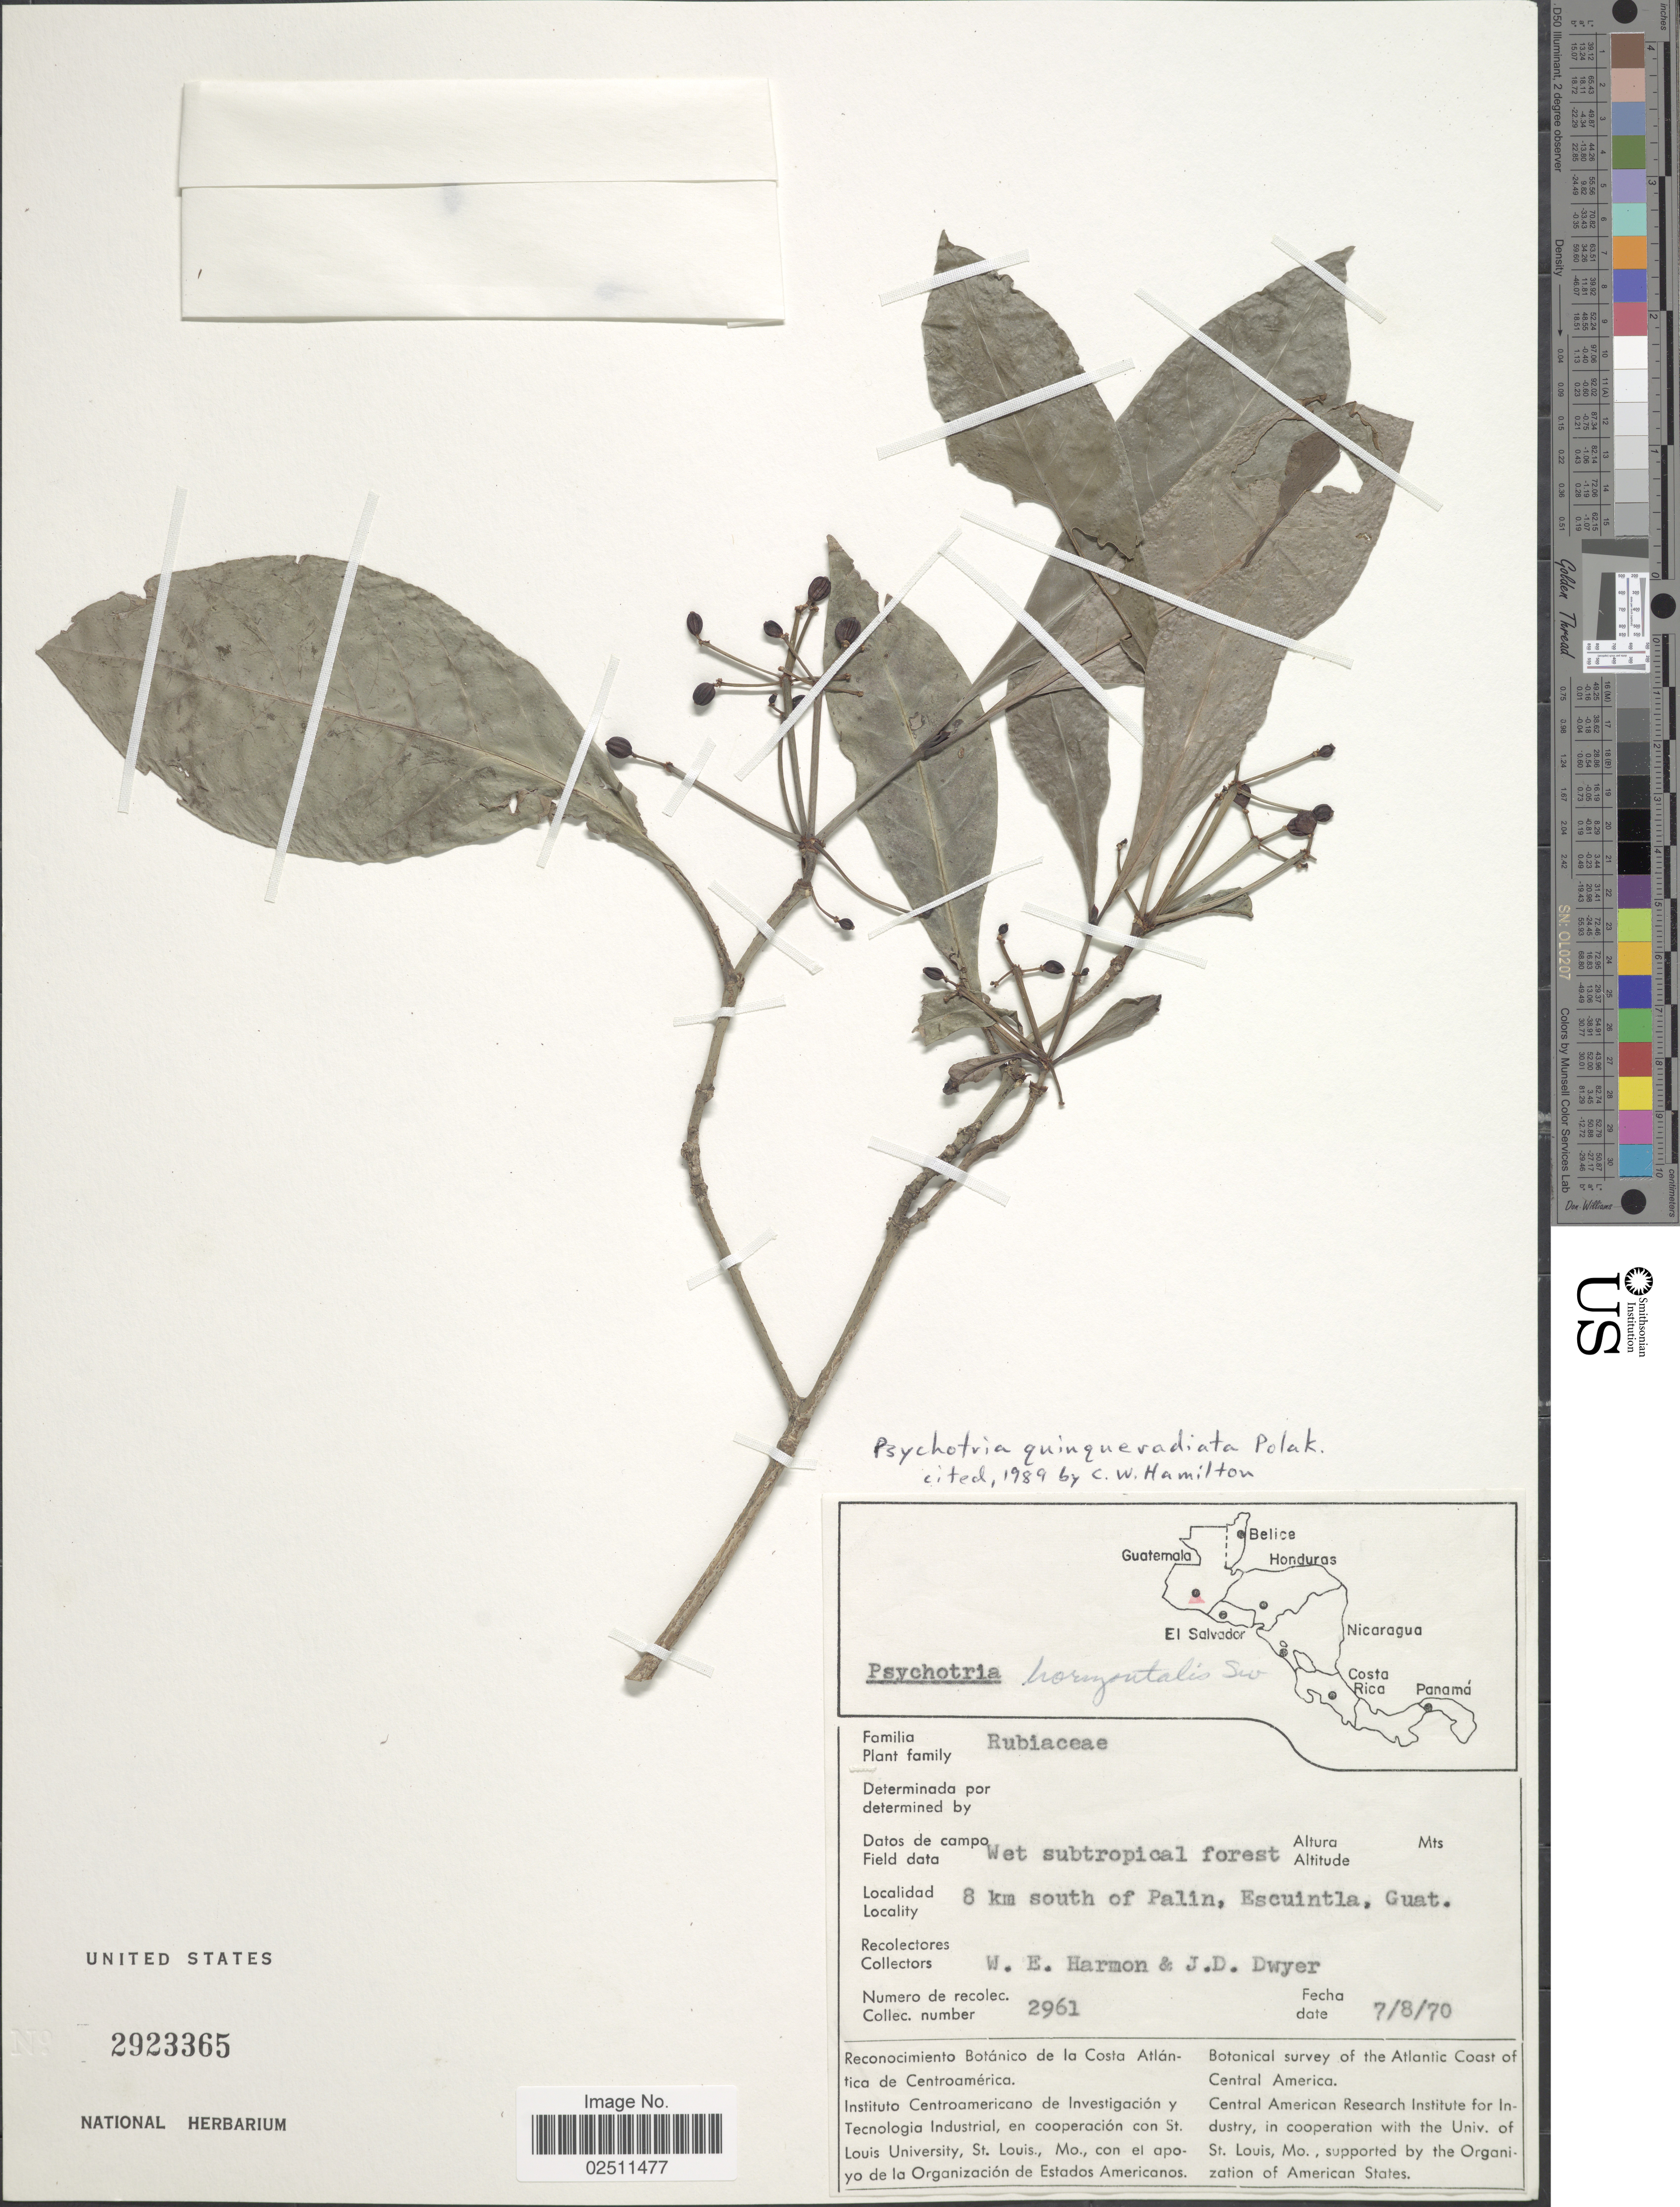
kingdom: Plantae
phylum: Tracheophyta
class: Magnoliopsida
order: Gentianales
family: Rubiaceae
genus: Psychotria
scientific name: Psychotria quinqueradiata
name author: Pol.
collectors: W. E. Harmon & J. D. Dwyer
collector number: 2961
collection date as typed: Transcribed d/m/y: 7/8/70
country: Guatemala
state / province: Escuintla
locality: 8 km south of Palin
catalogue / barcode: US 2923365